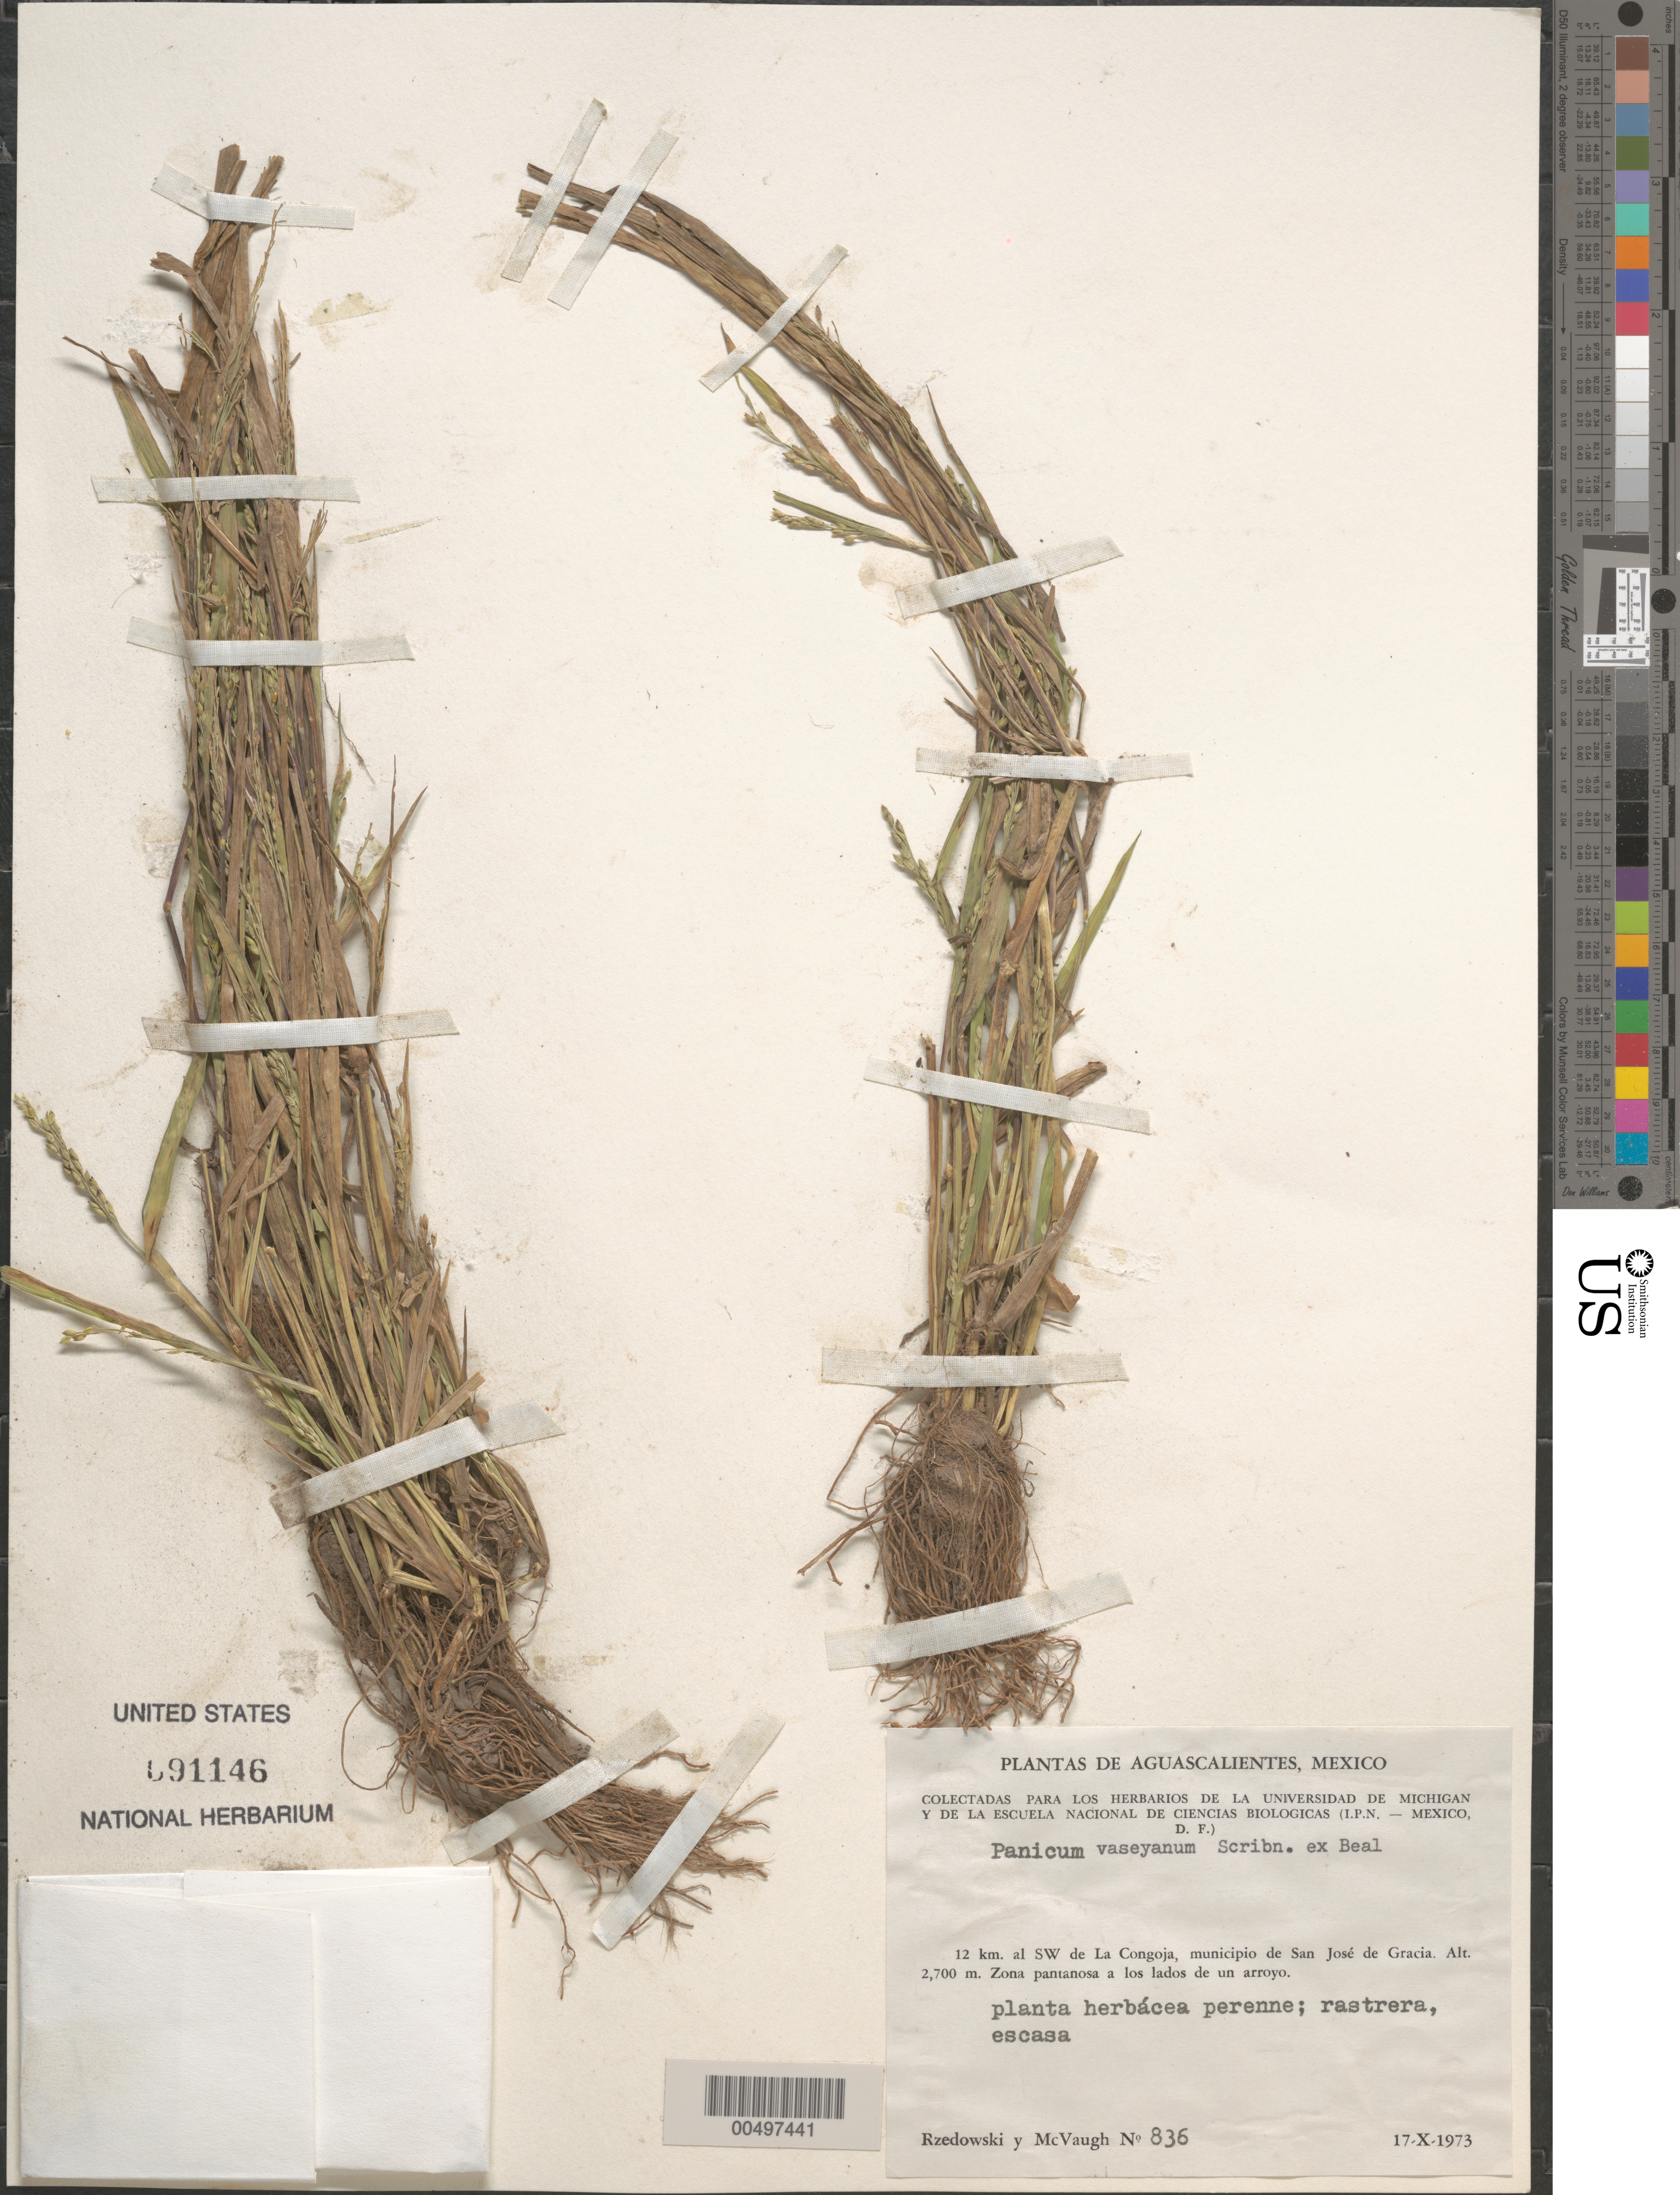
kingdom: Plantae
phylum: Tracheophyta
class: Liliopsida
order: Poales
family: Poaceae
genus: Panicum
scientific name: Panicum vaseyanum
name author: Scribn. ex W.J. Beal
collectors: J. Rzedowski & R. McVaugh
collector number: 836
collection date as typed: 17 Oct 1973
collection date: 1973-10-17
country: Mexico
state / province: Aguascalientes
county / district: San José de Gracia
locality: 12 km SW of La Congoja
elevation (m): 2700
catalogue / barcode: US 91146